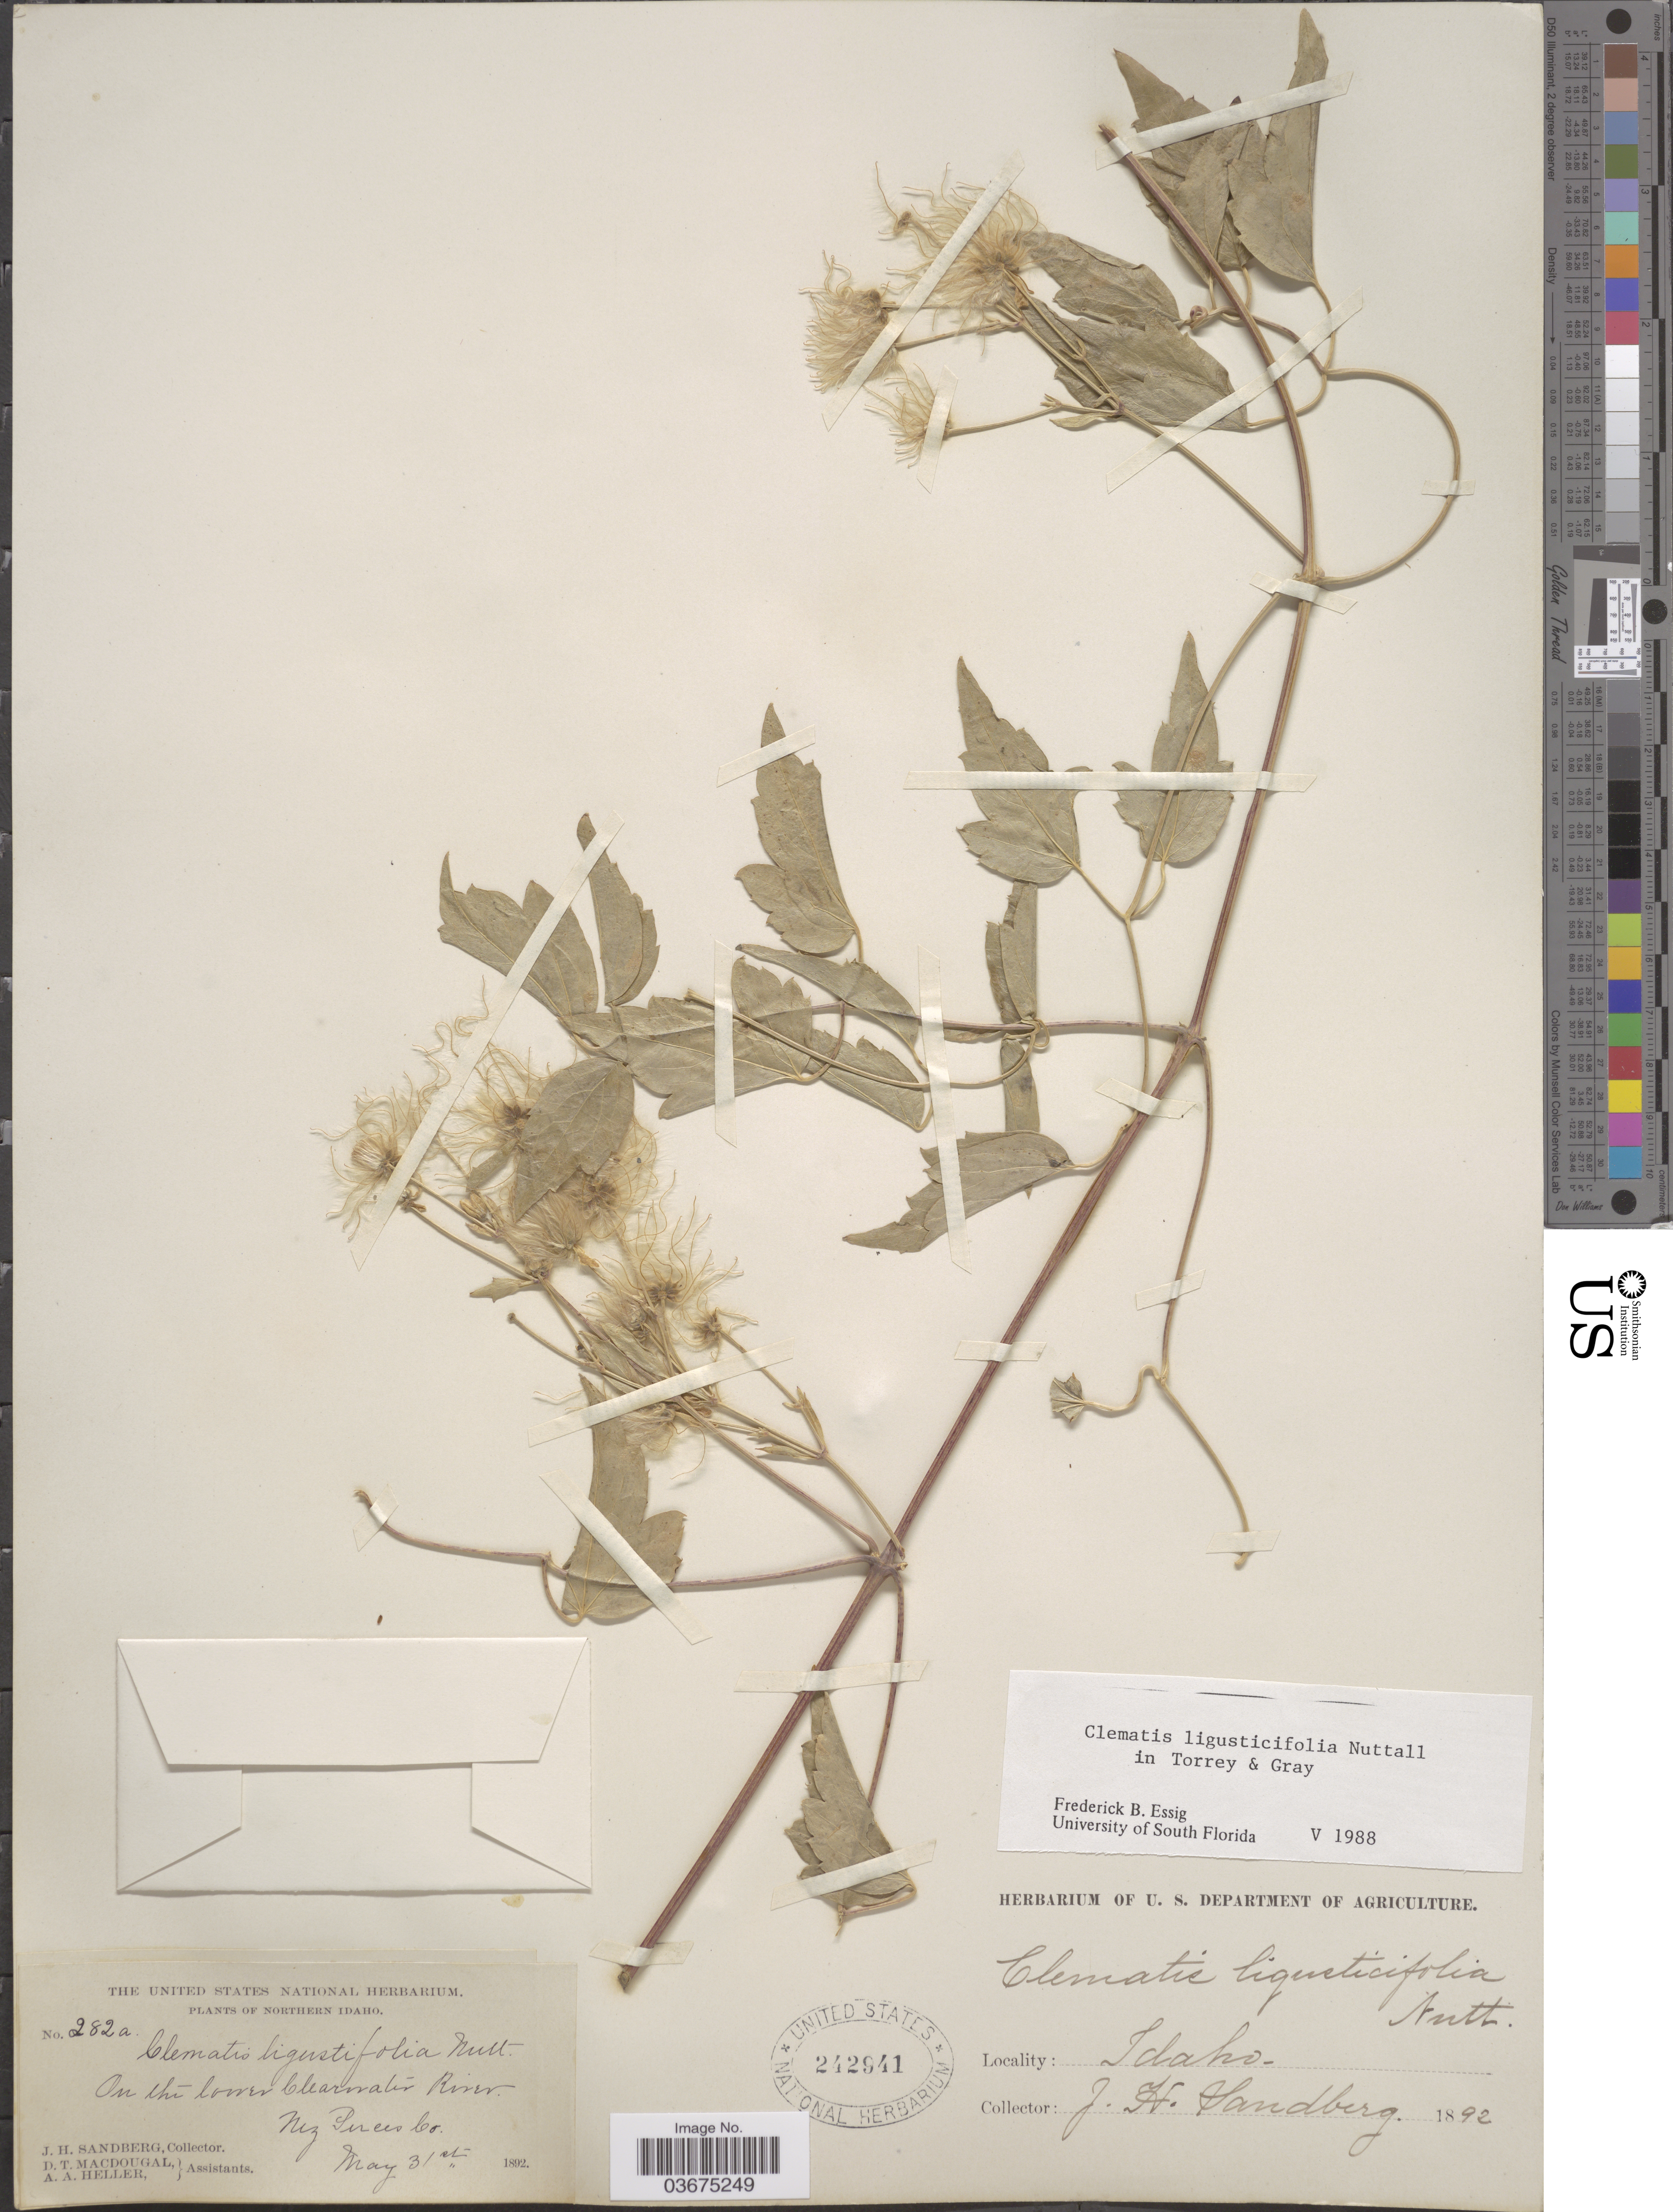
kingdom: Plantae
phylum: Tracheophyta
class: Magnoliopsida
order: Ranunculales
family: Ranunculaceae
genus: Clematis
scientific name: Clematis ligusticifolia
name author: Nutt.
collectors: J. H. Sandberg, D. T. MacDougal & A. A. Heller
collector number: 282a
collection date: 1892-05-31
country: United States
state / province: Idaho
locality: Northern Idaho. On the lower Clearwater River. Nez Perces Co.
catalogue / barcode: US 242941